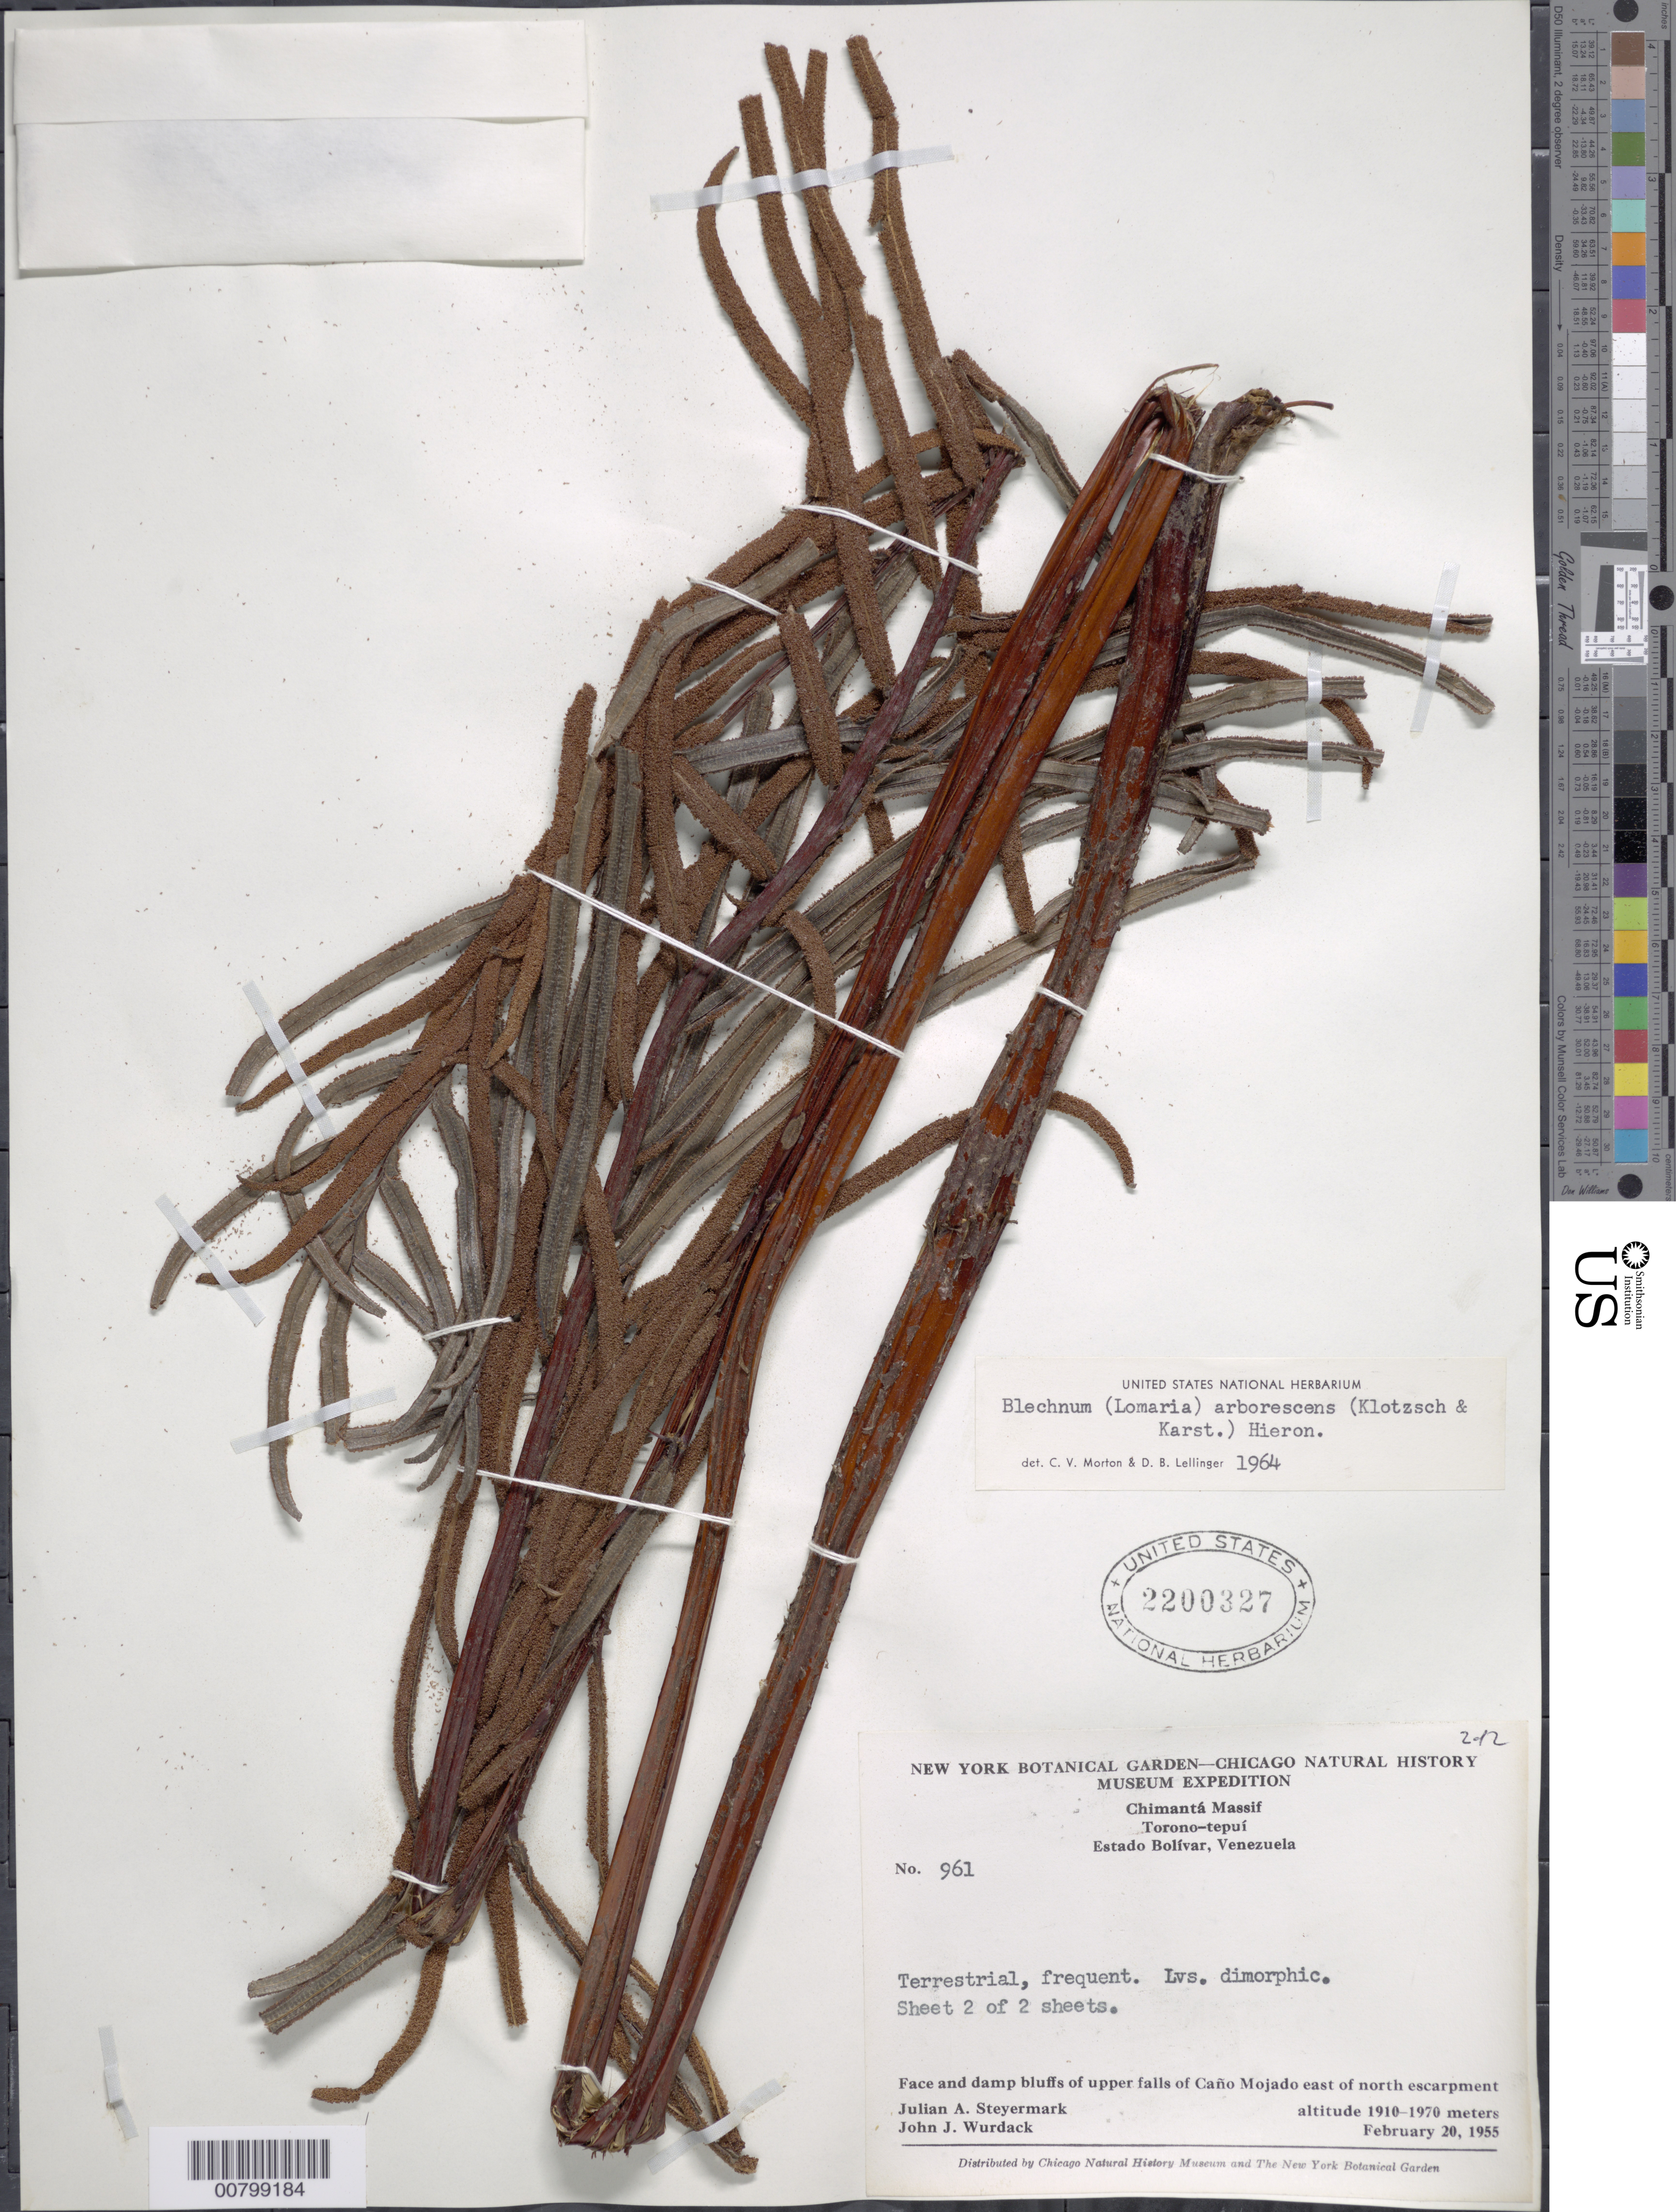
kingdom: Plantae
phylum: Tracheophyta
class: Polypodiopsida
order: Polypodiales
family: Blechnaceae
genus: Blechnum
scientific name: Blechnum cordatum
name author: (Desv.) Hieron.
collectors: J. Steyermark & J. J. Wurdack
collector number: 961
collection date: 1955-02-20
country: Venezuela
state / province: Bolivar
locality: Chimanta Massif, Torono-tepui, face and damp bluffs of upper falls of Cano Mojado east of north escarpment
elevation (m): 1910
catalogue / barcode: US 2200327